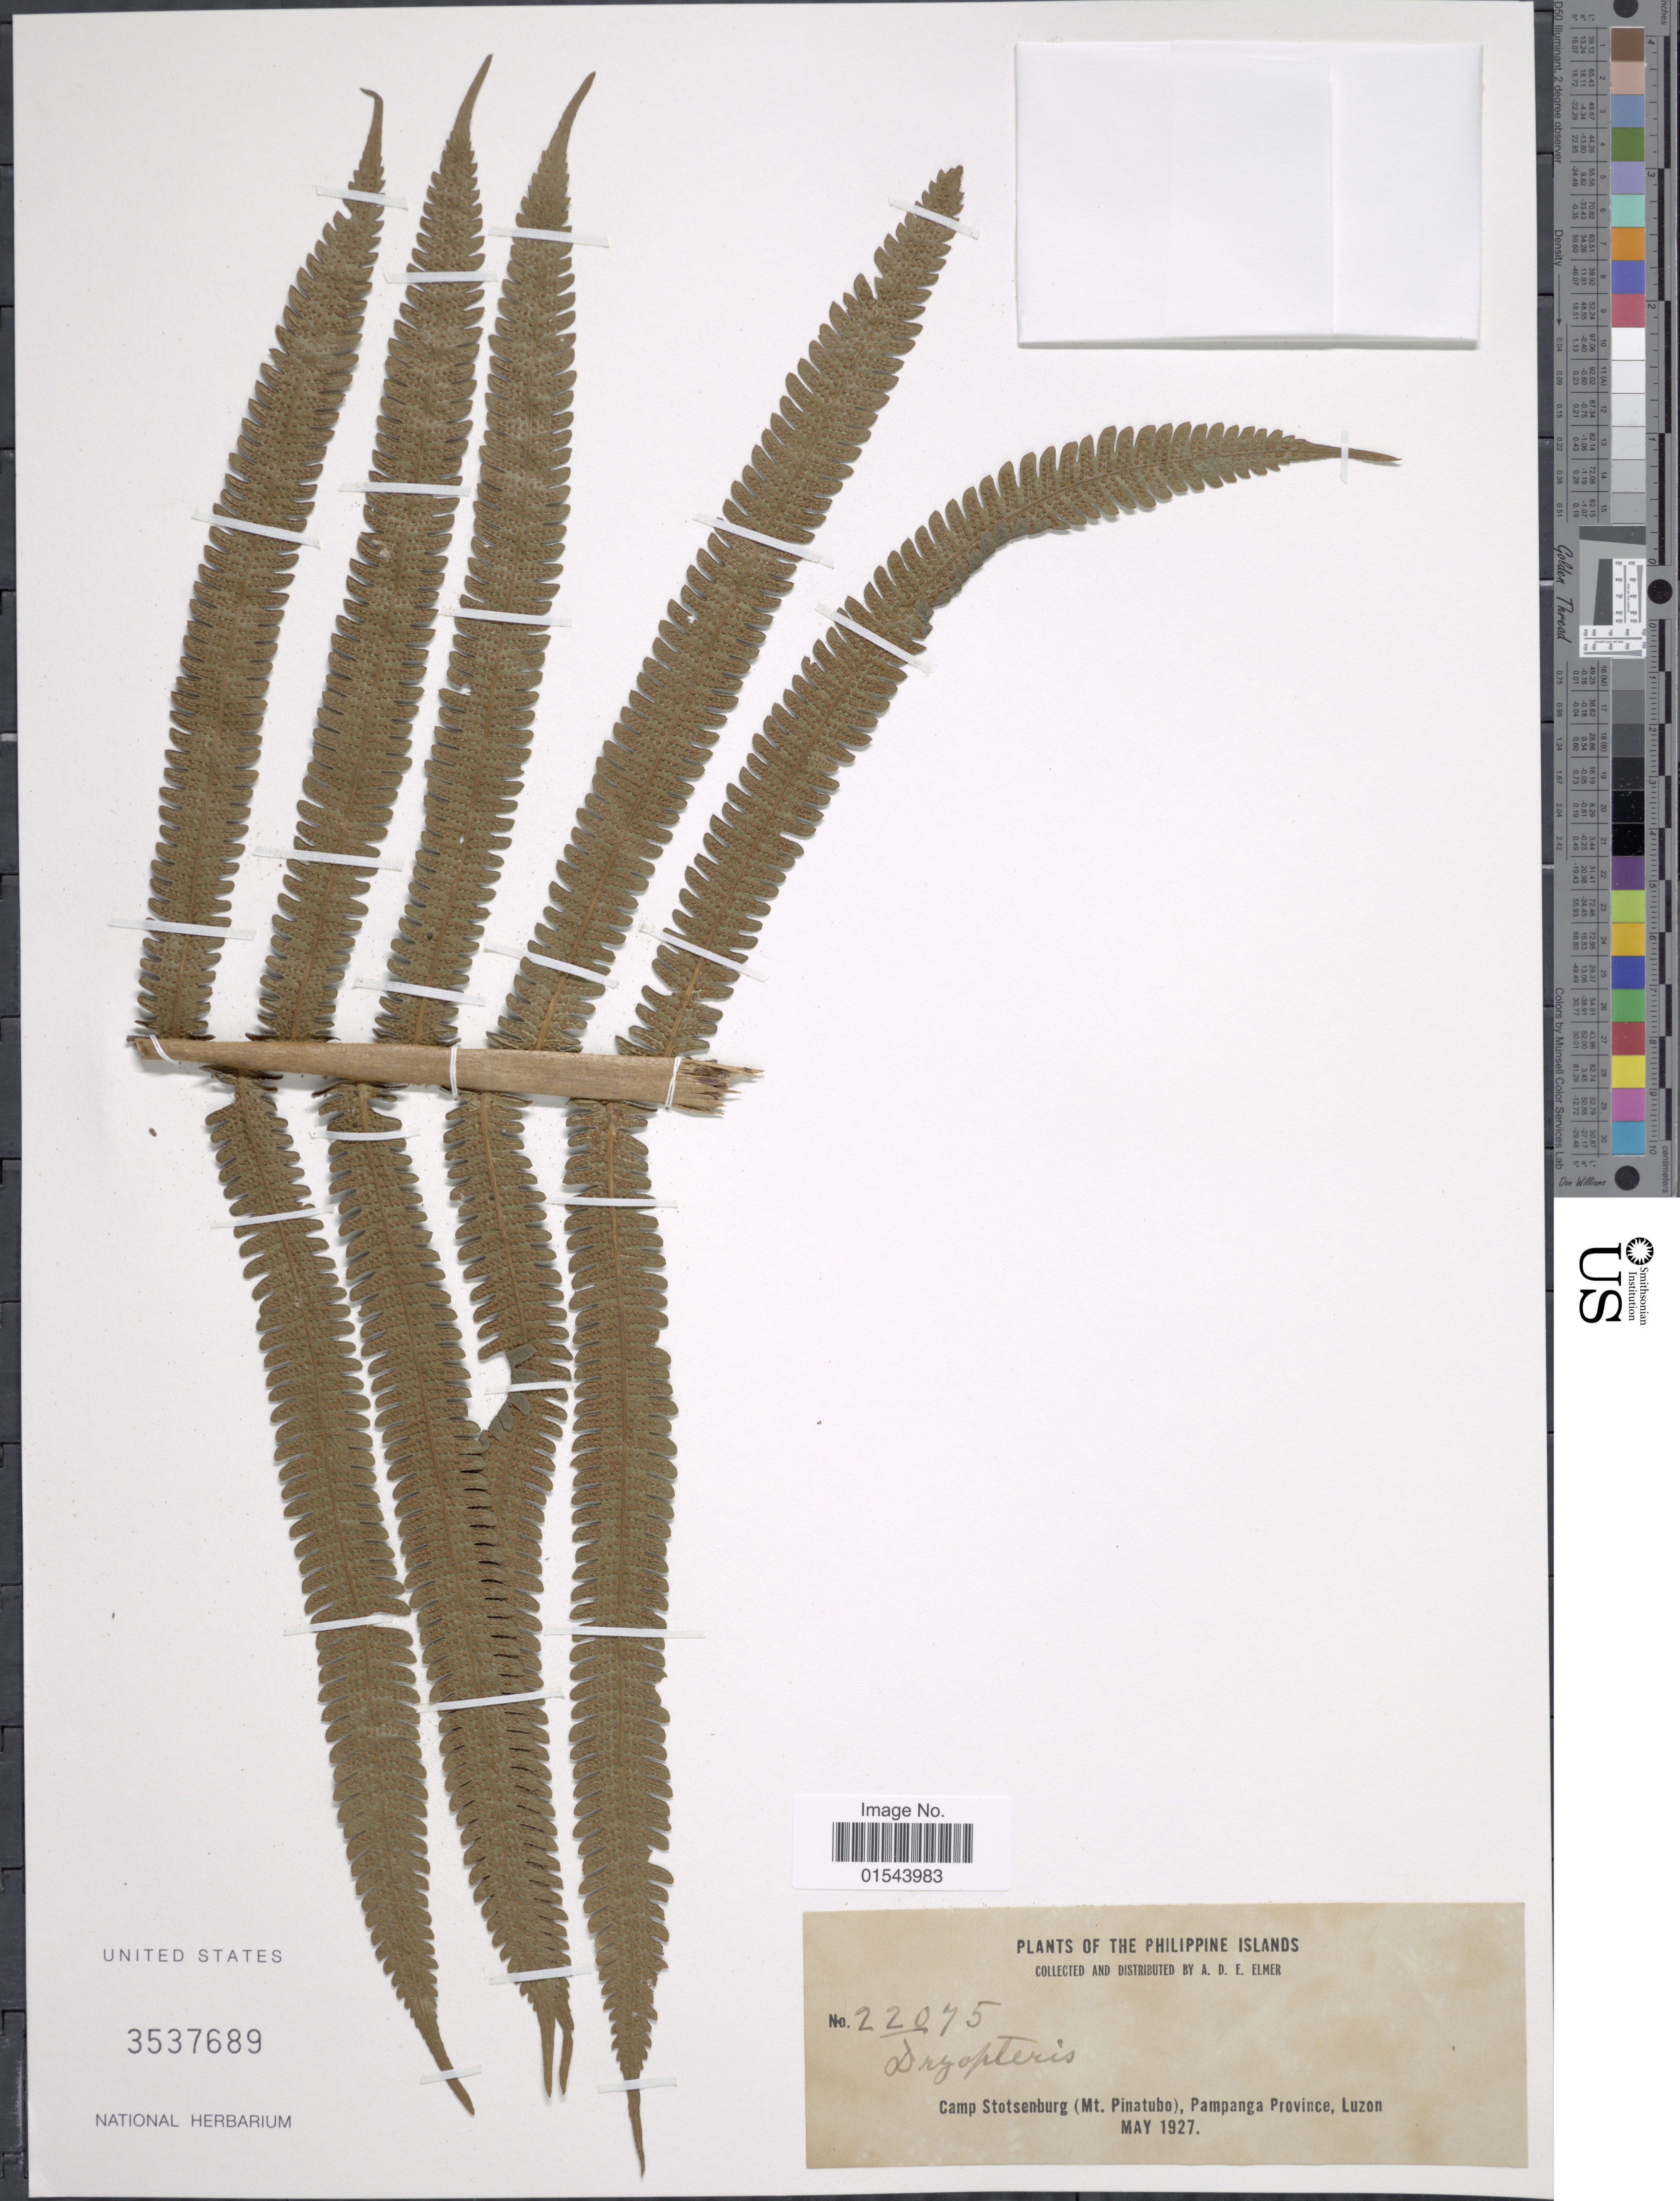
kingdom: Plantae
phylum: Tracheophyta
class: Polypodiopsida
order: Polypodiales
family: Thelypteridaceae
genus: Christella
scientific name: Christella dentata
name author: (Forssk.) Brownsey & Jermy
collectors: A. D. E. Elmer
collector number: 22075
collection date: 1927-05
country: Philippines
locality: Camp Stotsenburgen (Mt. Pinatubo), Pampanga Province, Luzon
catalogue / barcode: US 3537689